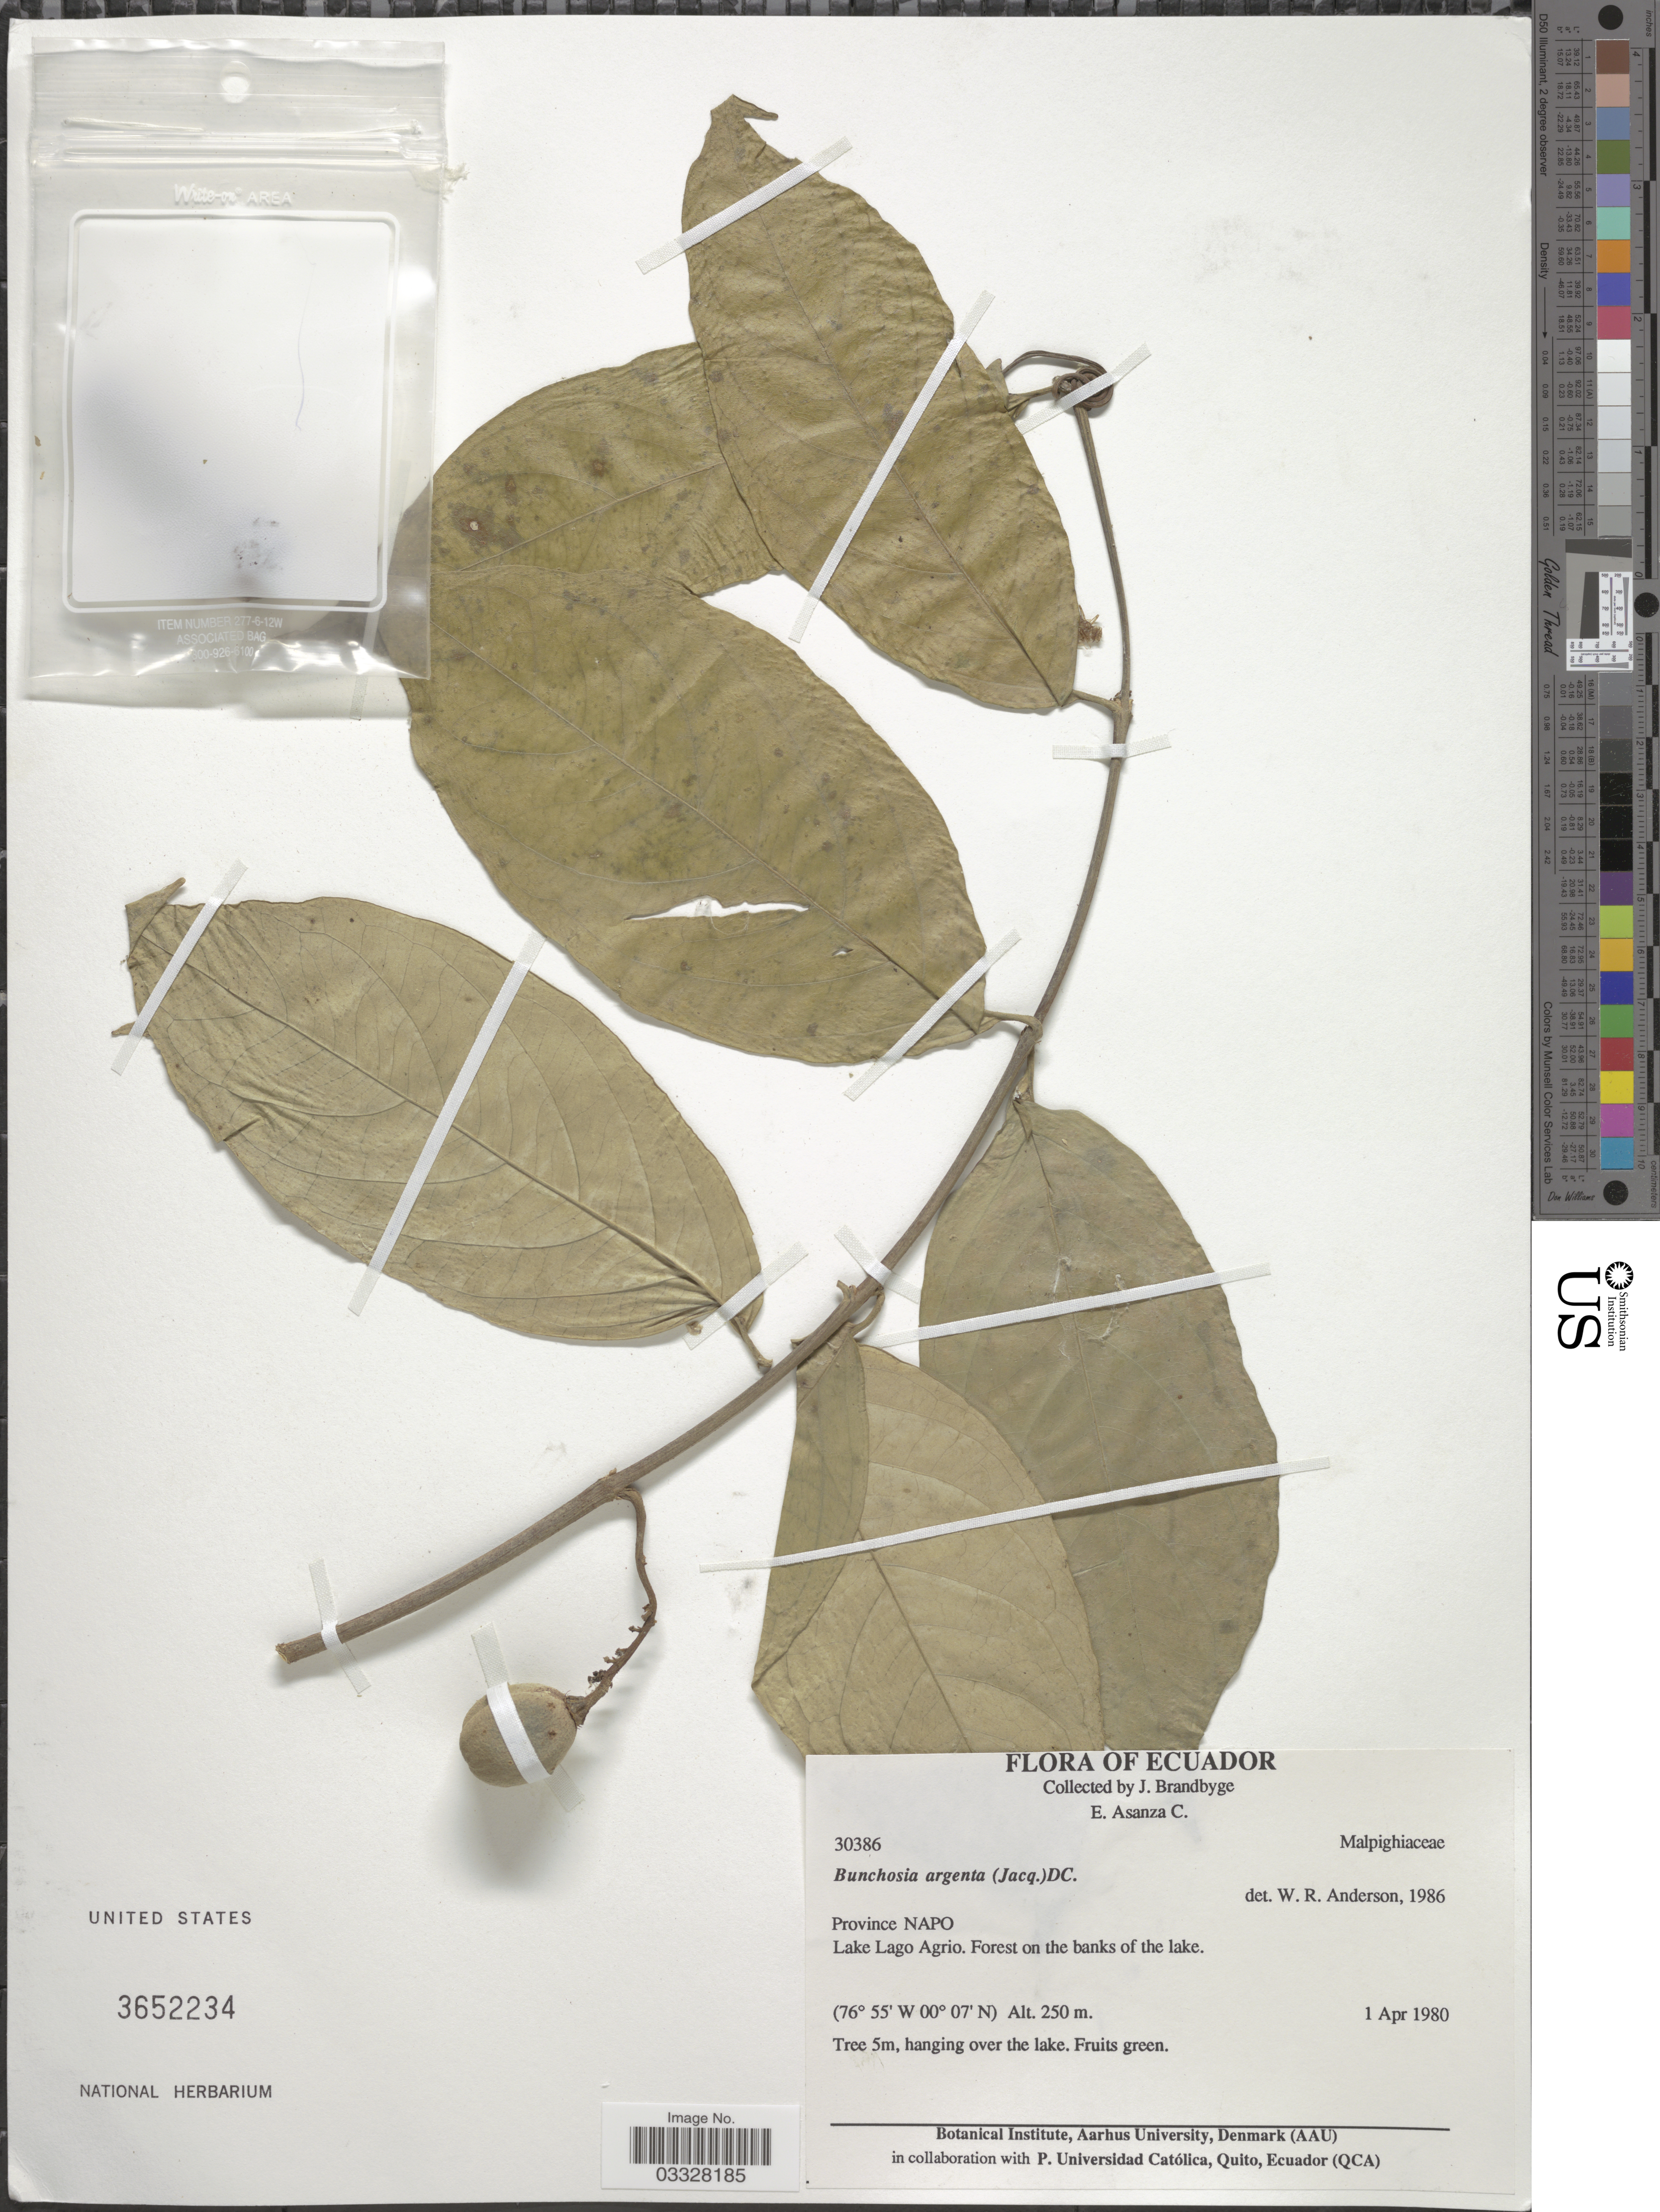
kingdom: Plantae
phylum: Tracheophyta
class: Magnoliopsida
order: Malpighiales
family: Malpighiaceae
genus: Bunchosia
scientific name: Bunchosia argentea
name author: (Jacq.) DC.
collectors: J. Brandbyge & E. Asanza C.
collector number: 30386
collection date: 1980-04-01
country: Ecuador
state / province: Napo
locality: Lake Lago Agrio. Forest on the banks of the lake.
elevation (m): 250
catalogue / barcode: US 3652234